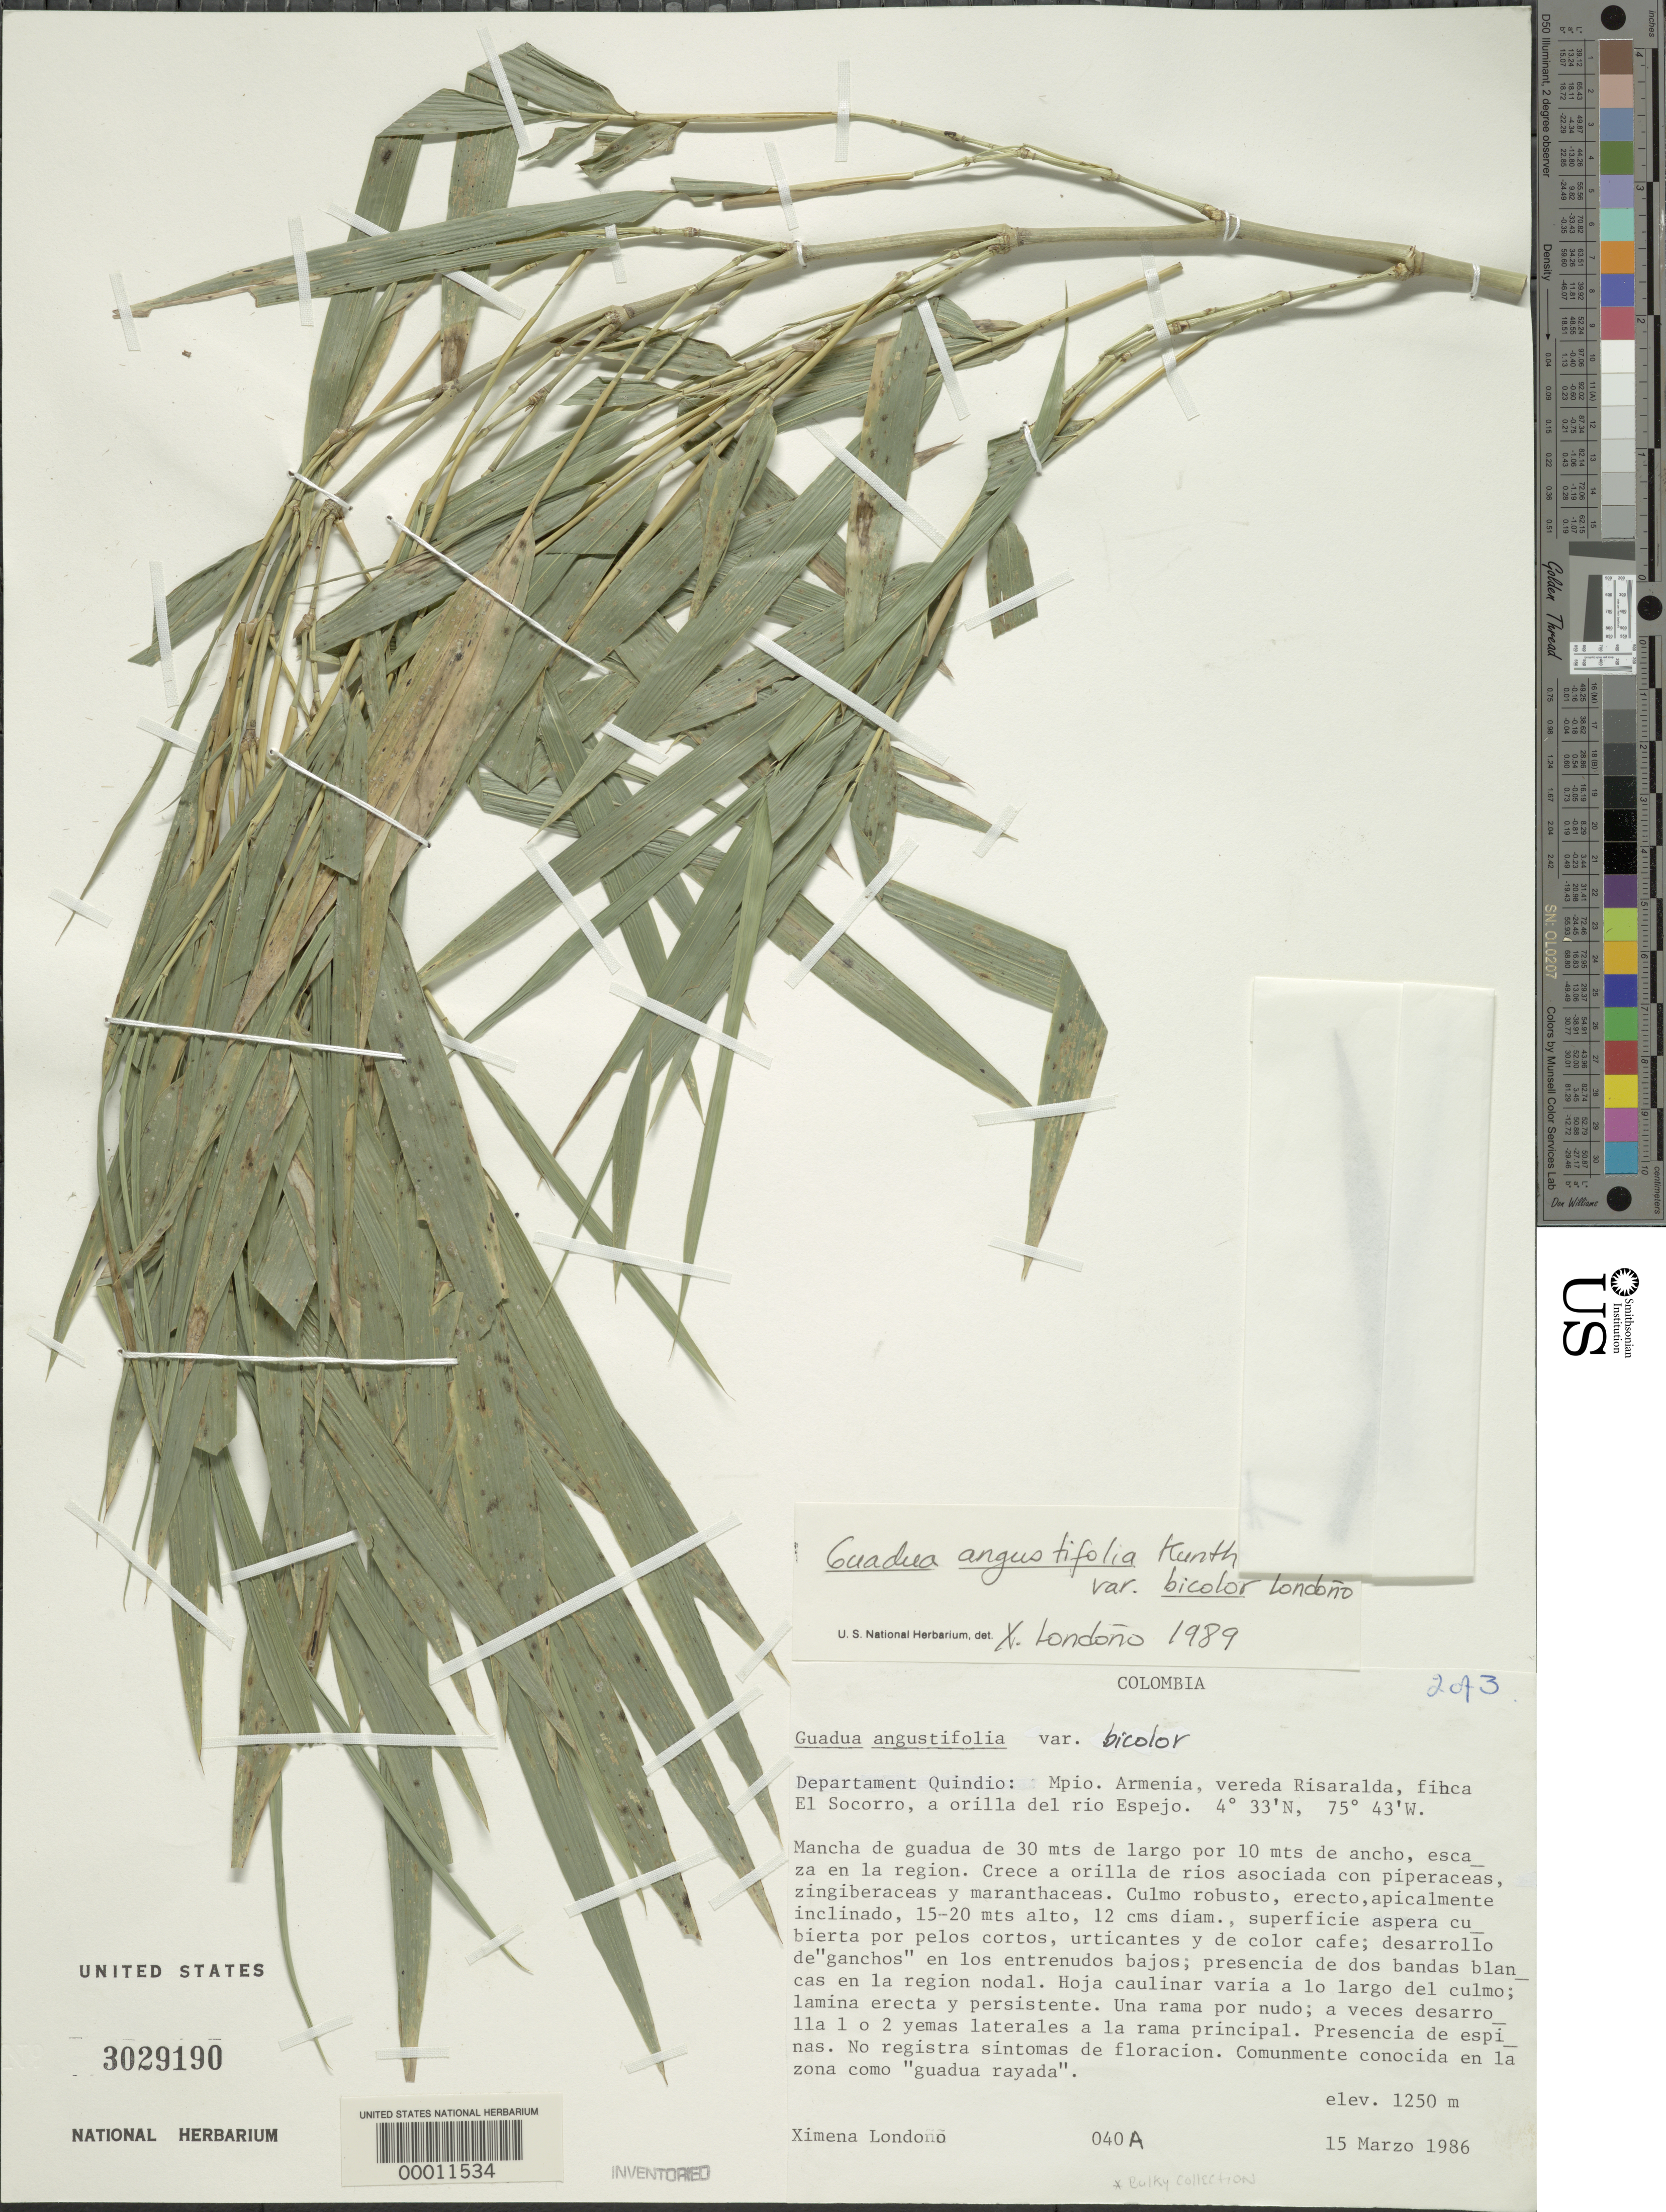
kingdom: Plantae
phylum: Tracheophyta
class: Liliopsida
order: Poales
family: Poaceae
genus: Guadua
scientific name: Guadua angustifolia var. bicolor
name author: Londoño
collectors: X. Londoño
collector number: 86-040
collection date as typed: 15 Mar 1986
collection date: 1986-03-15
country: Colombia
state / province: Quindío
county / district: Armenia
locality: Risaralda route, Finca el socorro, at edge of Rio Espejo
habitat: Edge of rivers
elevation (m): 1250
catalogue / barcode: US 3029190